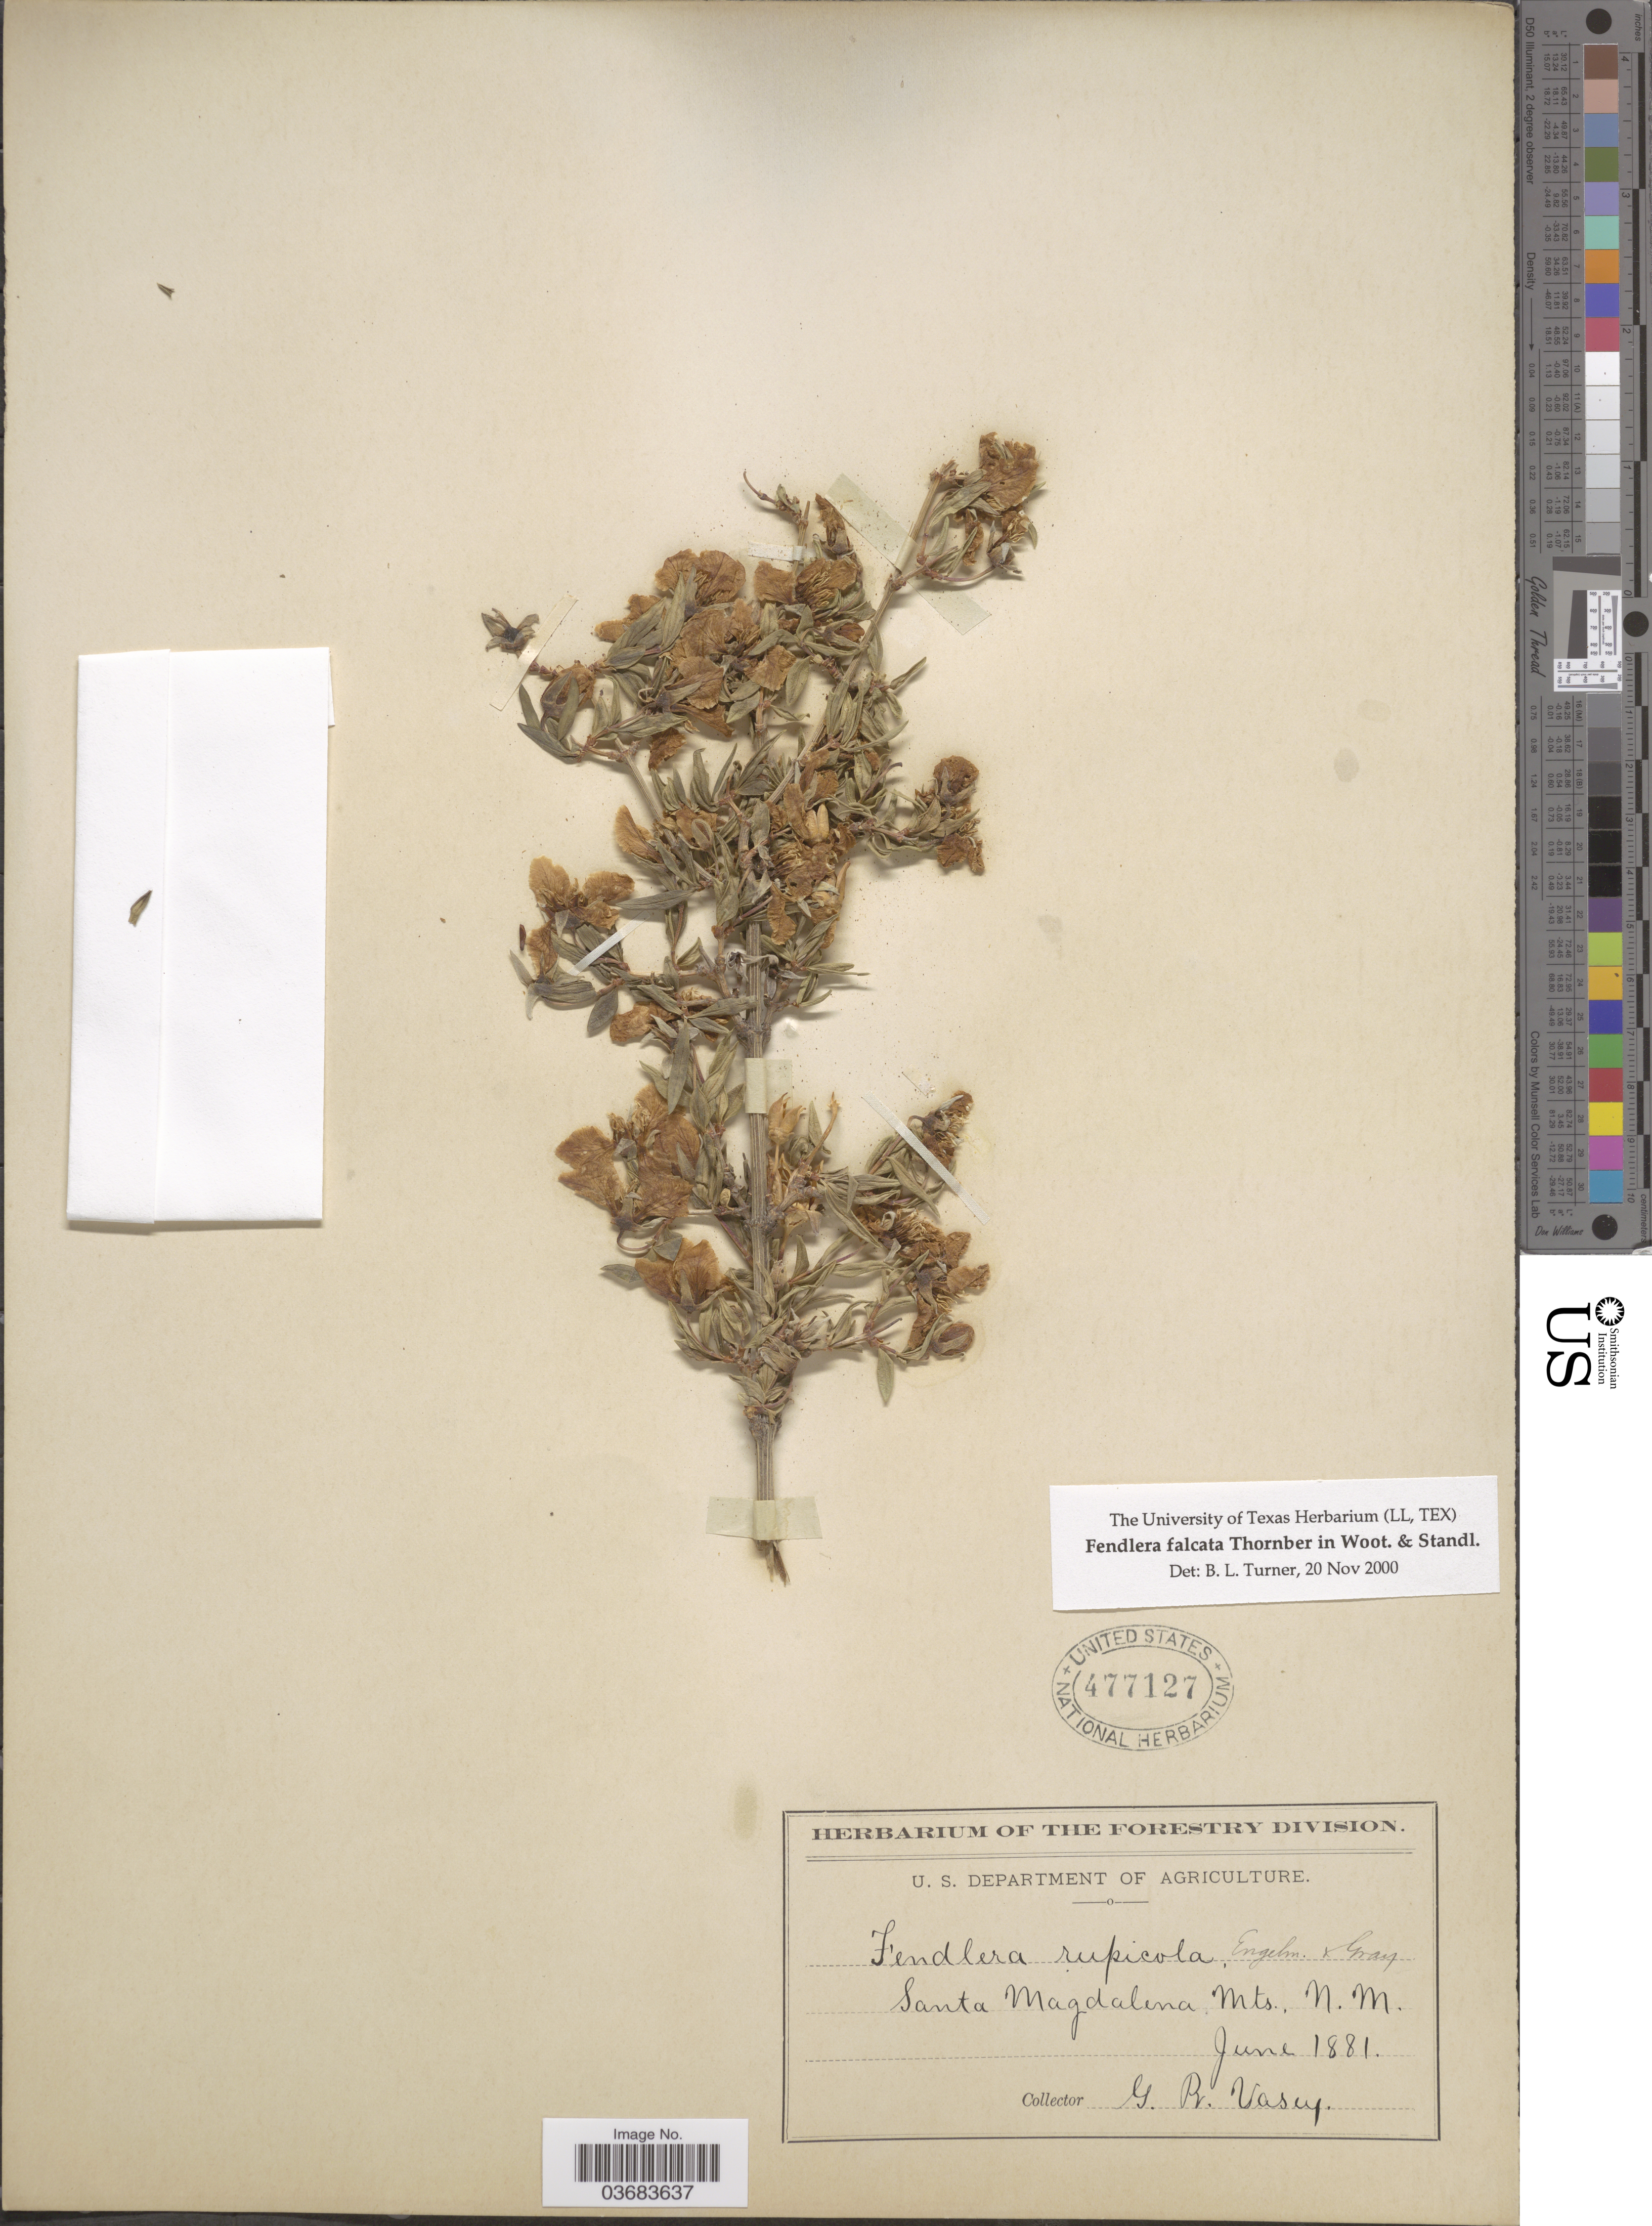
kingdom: Plantae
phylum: Tracheophyta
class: Magnoliopsida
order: Cornales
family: Hydrangeaceae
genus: Fendlera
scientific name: Fendlera rupicola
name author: Englem. & A. Gray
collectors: G. R. Vasey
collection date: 1881-06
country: United States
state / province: New Mexico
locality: Santa Magdalena Mts.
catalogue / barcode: US 477127